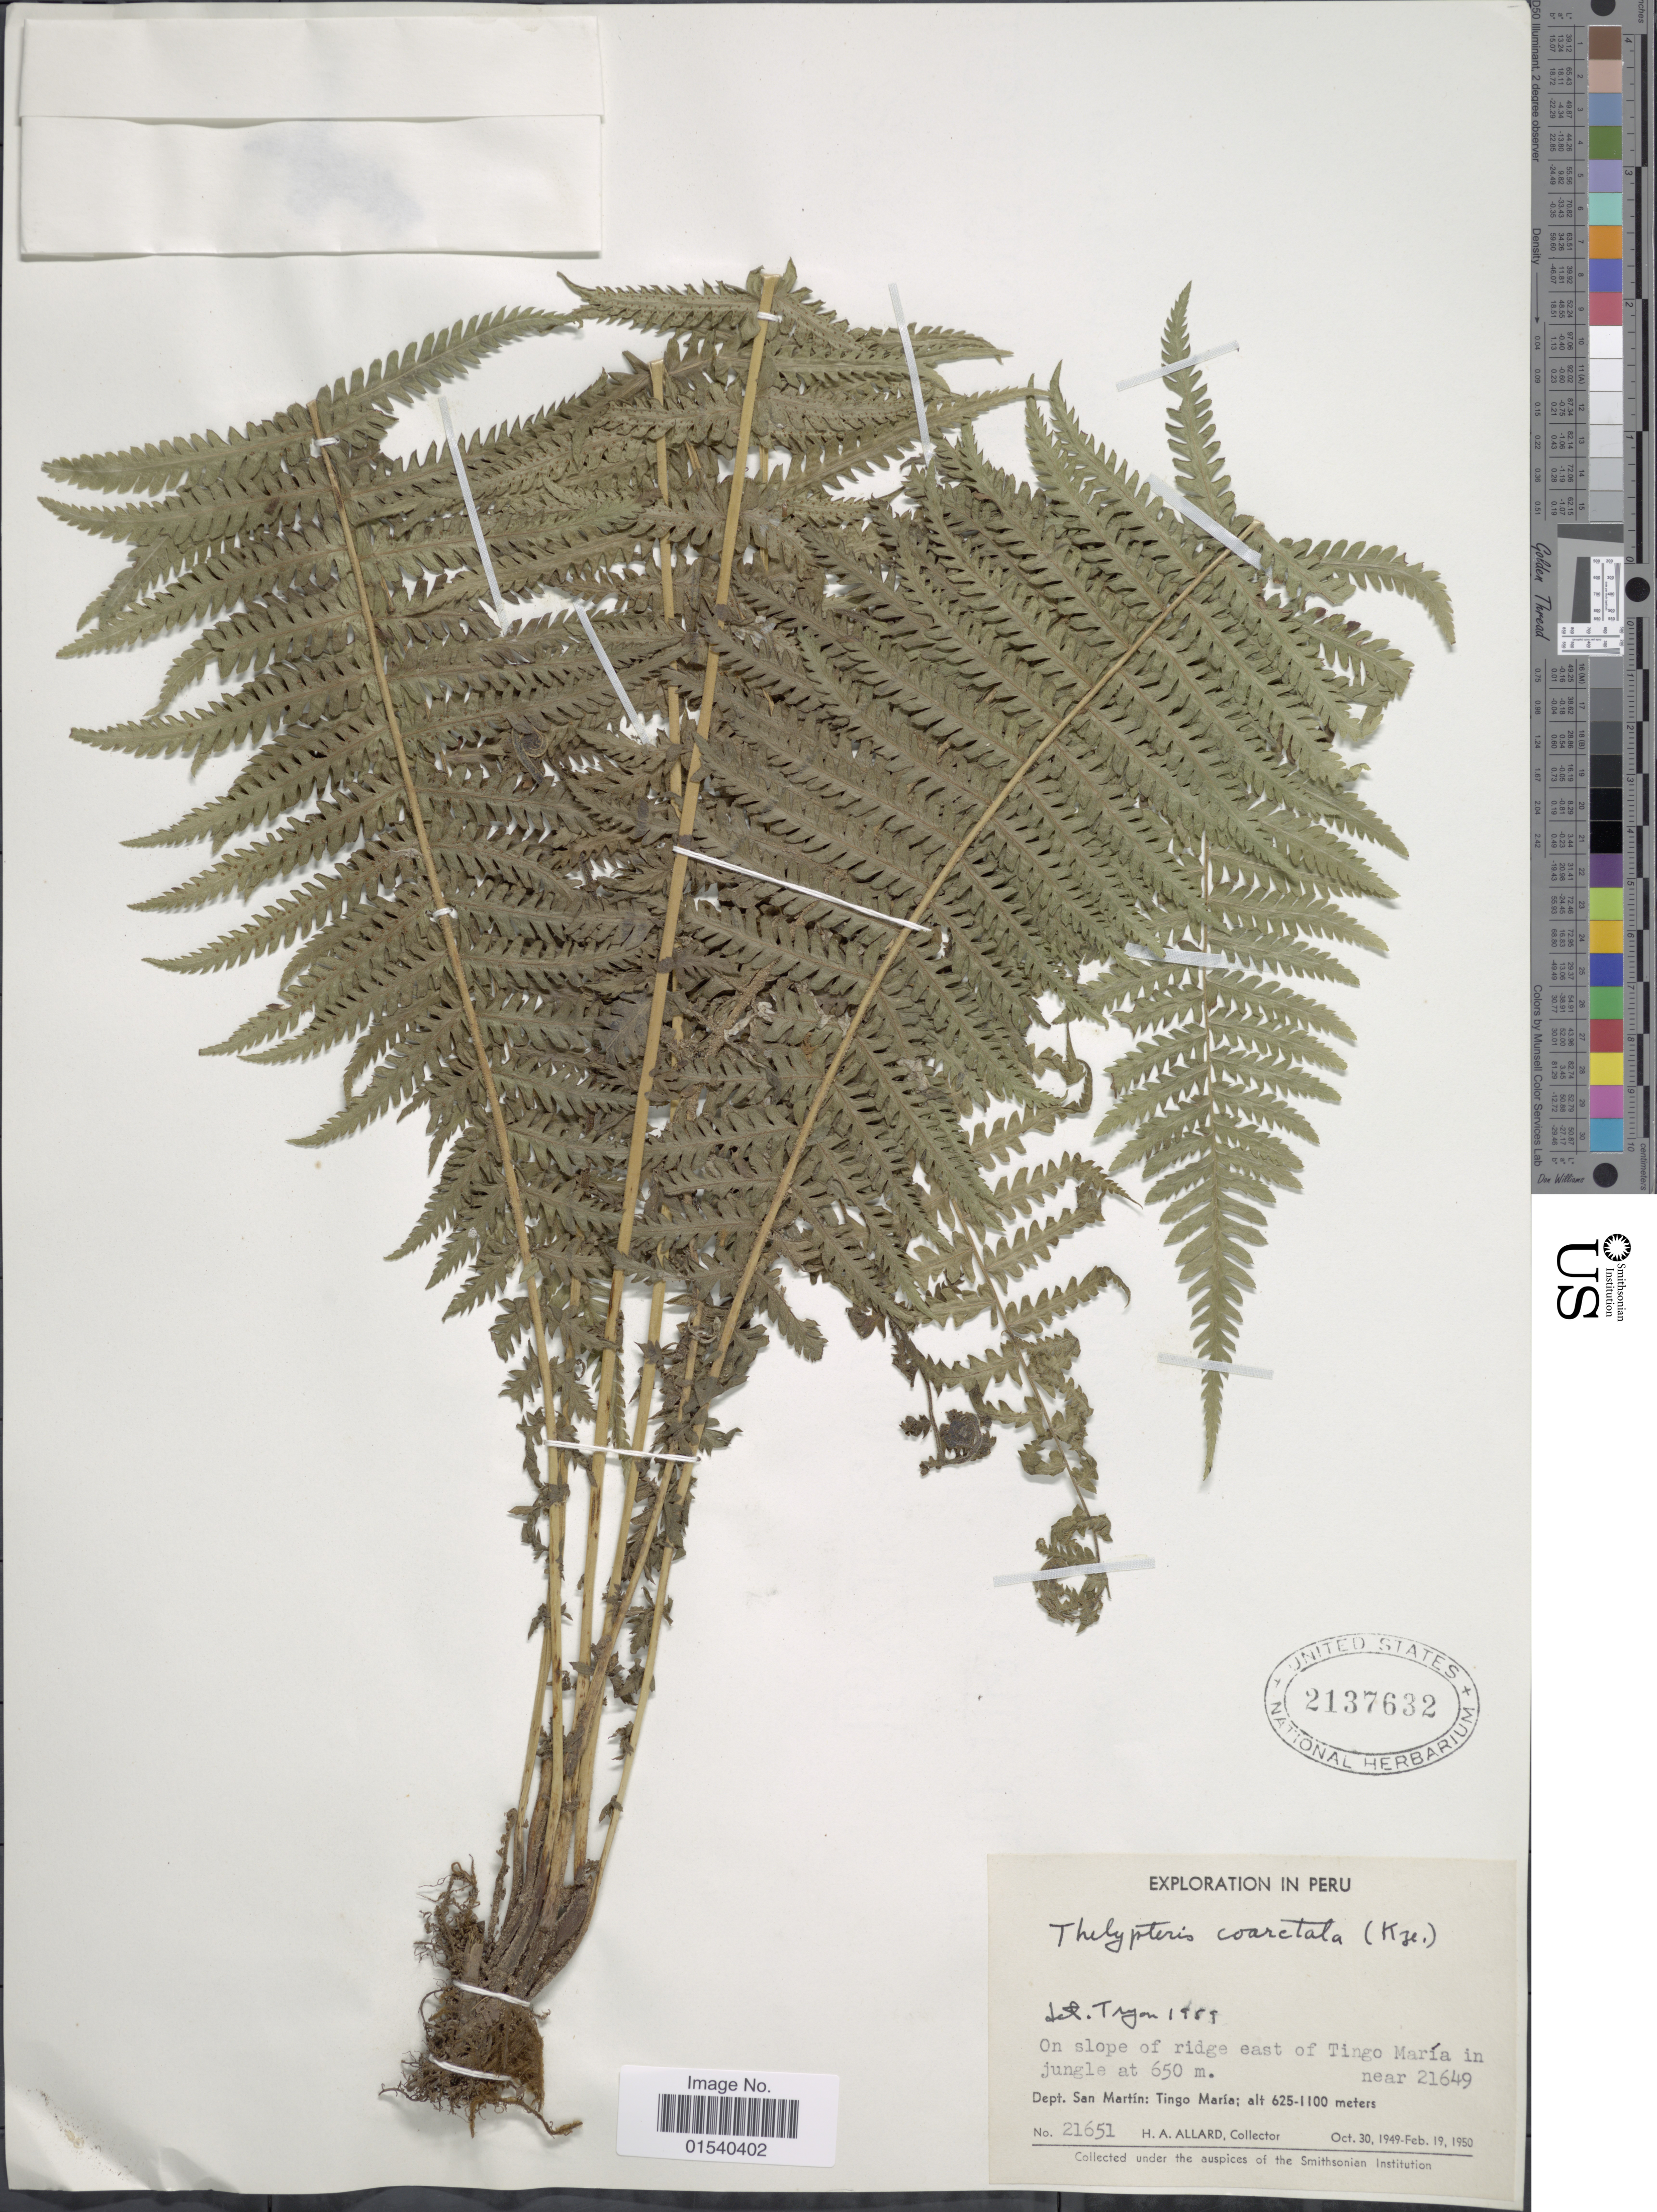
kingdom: Plantae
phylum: Tracheophyta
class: Polypodiopsida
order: Polypodiales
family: Thelypteridaceae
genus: Amauropelta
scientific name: Amauropelta opposita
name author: (Vahl) Pic. Serm.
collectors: H. A. Allard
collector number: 21651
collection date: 1949-10-30/1950-02-19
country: Peru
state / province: San Martín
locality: On slppe of ridge east of Tingo María in jungle, Dept San Martin: Tingo María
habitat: on slope of ridge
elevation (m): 625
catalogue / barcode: US 2137632